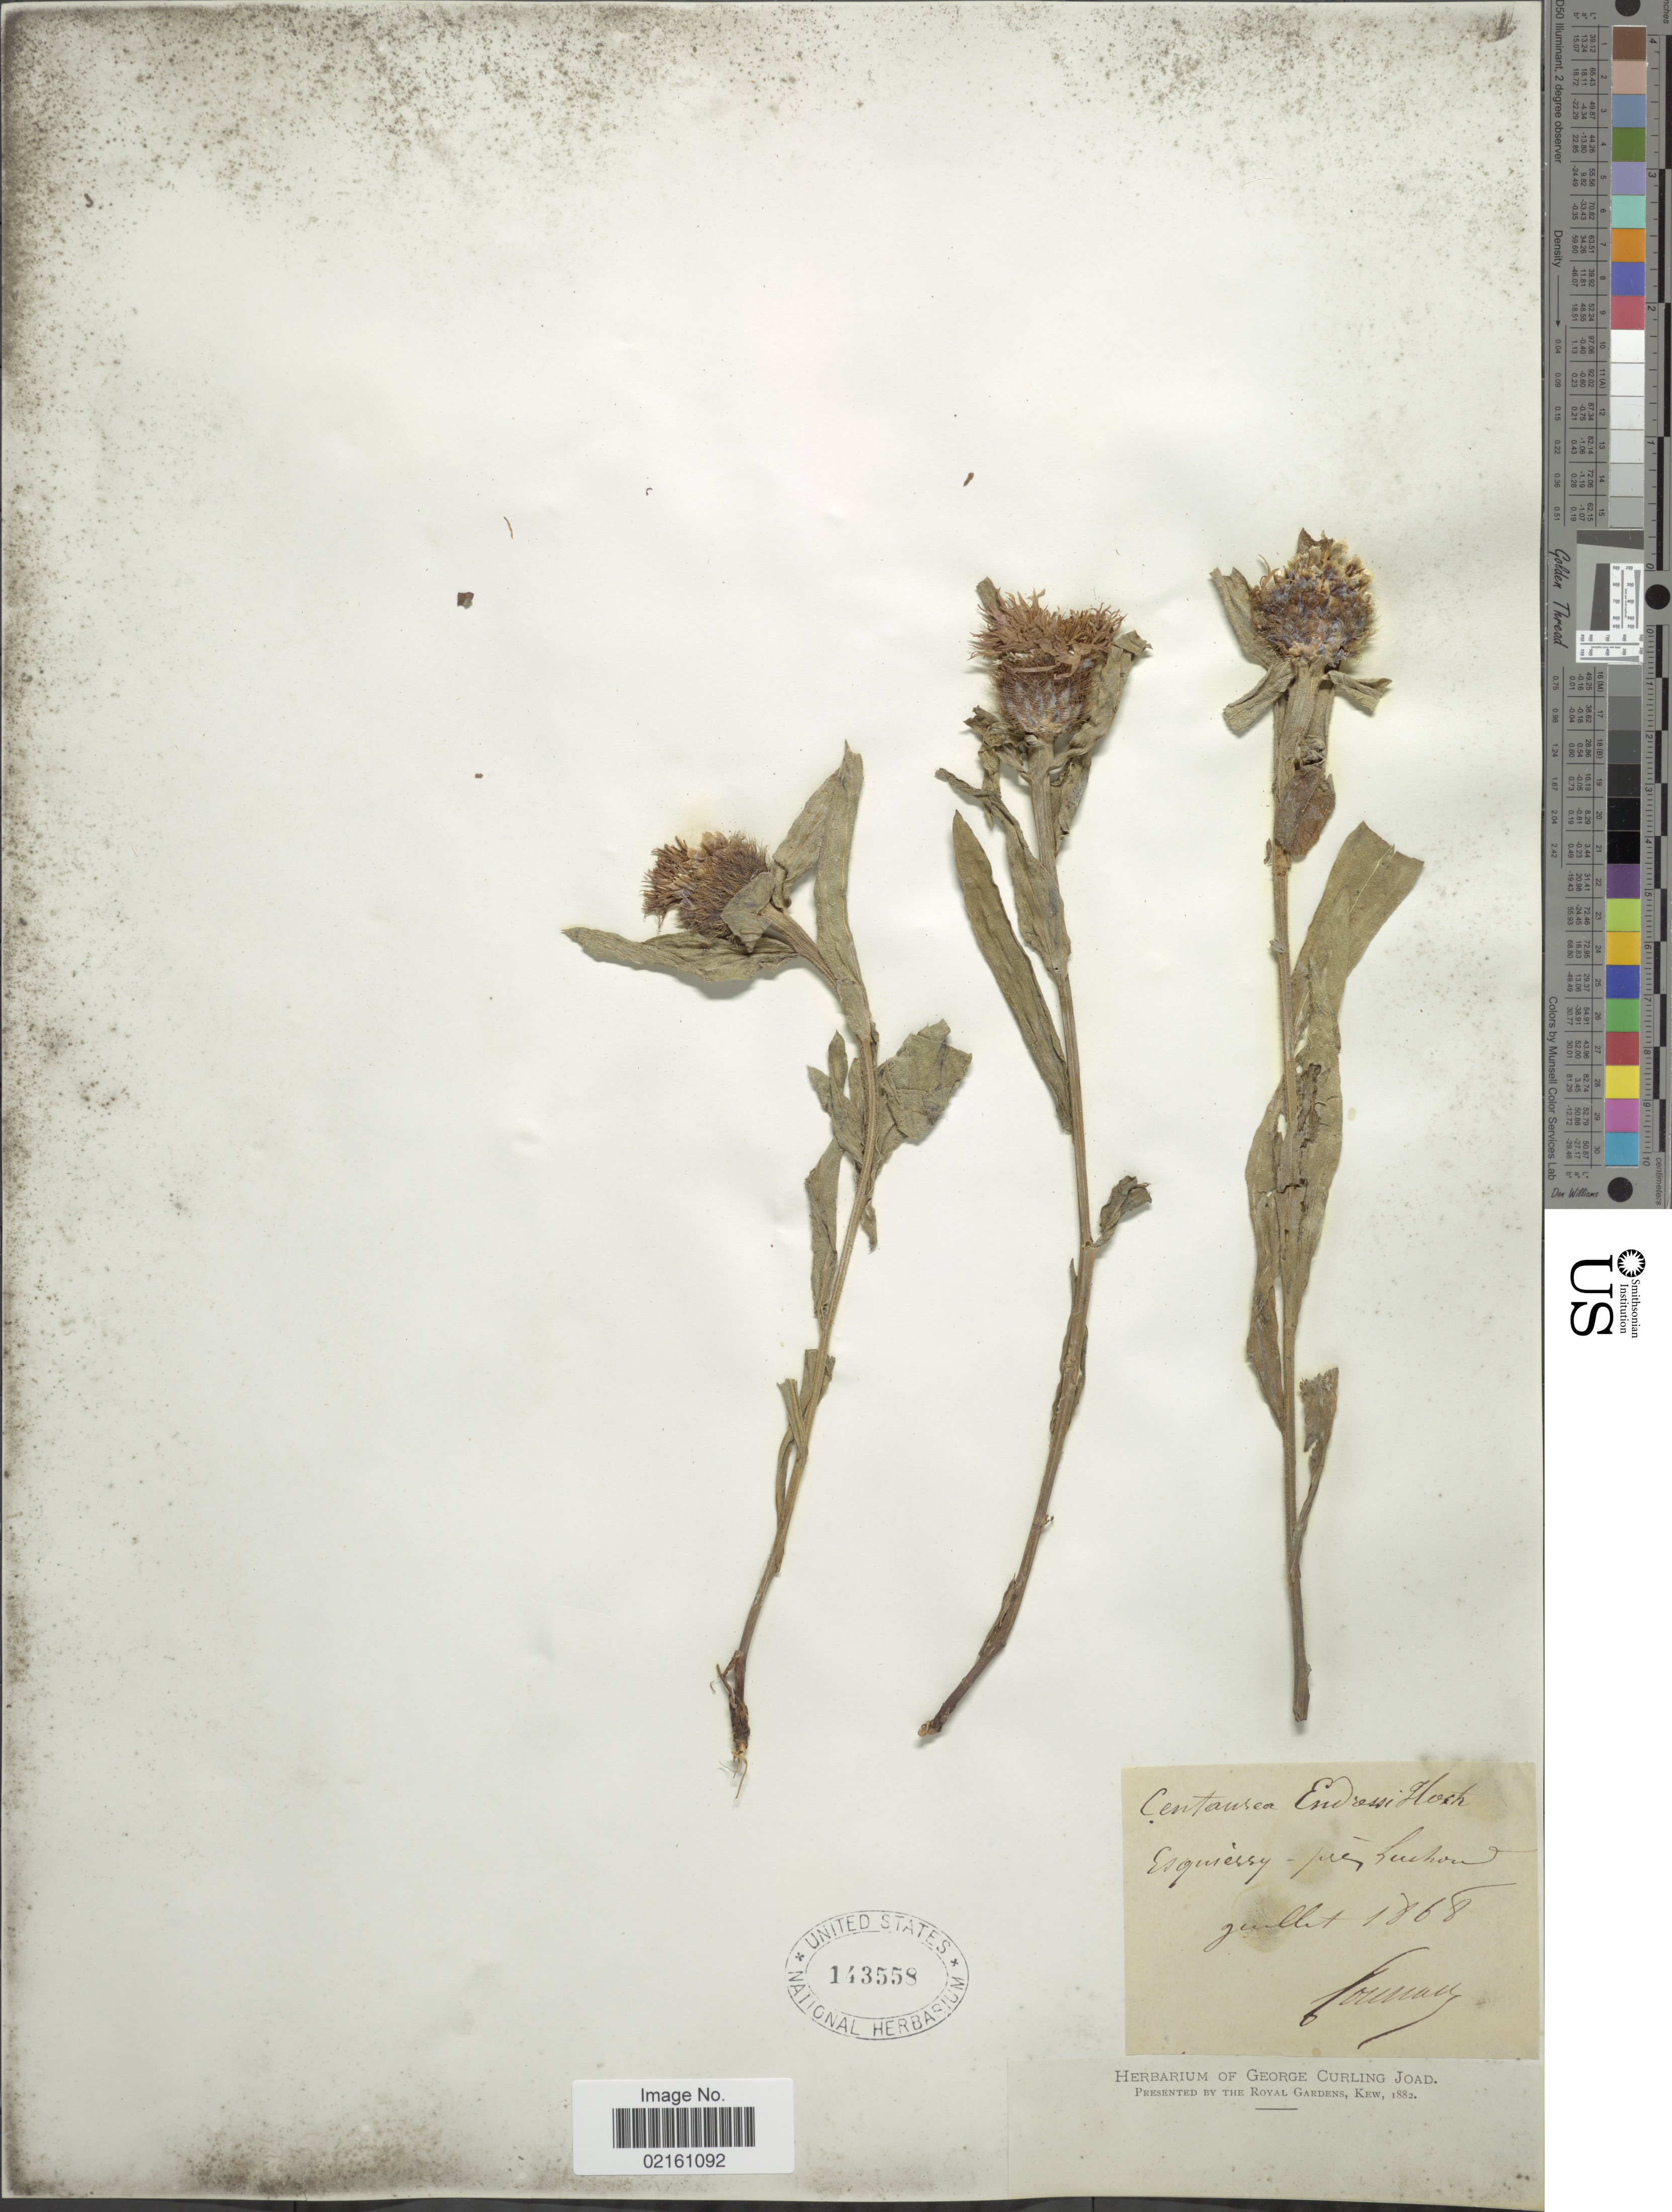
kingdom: Plantae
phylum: Tracheophyta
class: Magnoliopsida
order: Asterales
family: Asteraceae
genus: Centaurea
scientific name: Centaurea endressii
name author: Hochst. & Steud. ex Lamotte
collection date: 1868-07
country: France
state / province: Occitanie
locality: Esquierry, pres Luchond [interpreted]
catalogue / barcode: US 143558